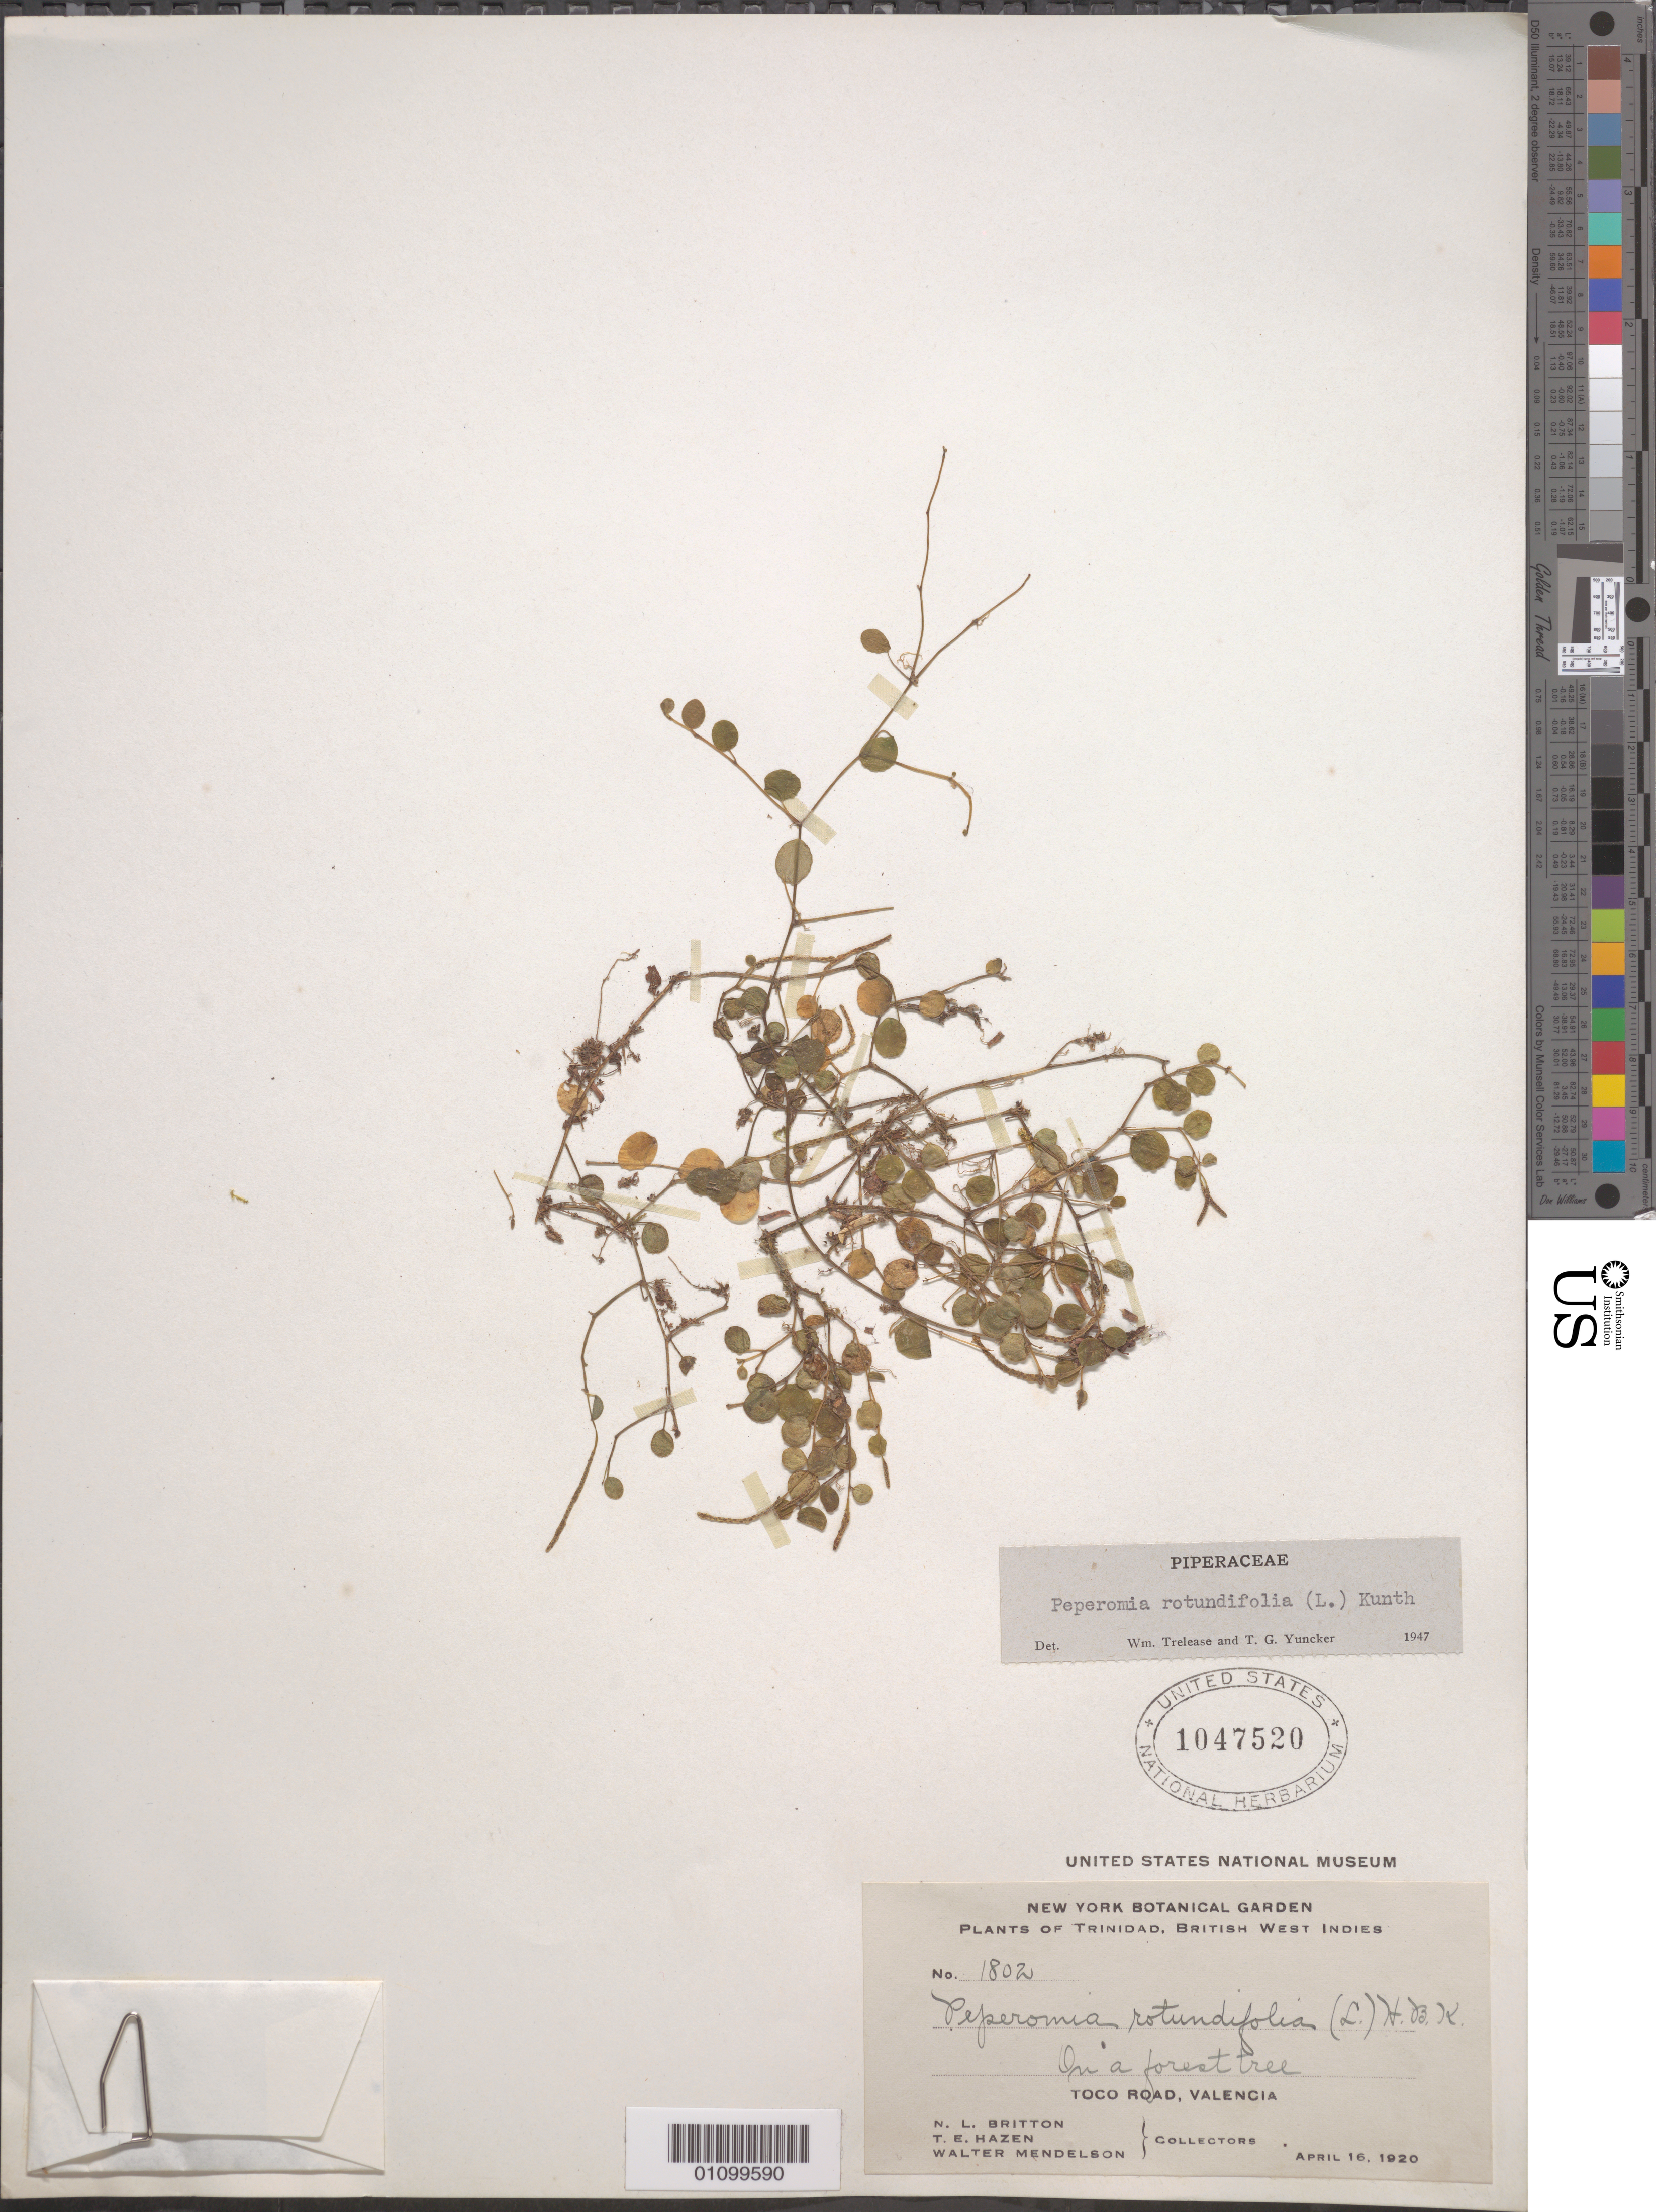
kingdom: Plantae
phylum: Tracheophyta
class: Magnoliopsida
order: Piperales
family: Piperaceae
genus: Peperomia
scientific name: Peperomia rotundifolia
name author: (L.) Kunth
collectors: N. Britton, T. E. Hazen & W. Mendelson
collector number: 1802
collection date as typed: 16 Apr 1920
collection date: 1920-04-16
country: Trinidad and Tobago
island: Trinidad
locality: Toco Road, Valencia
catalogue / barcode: US 1047520